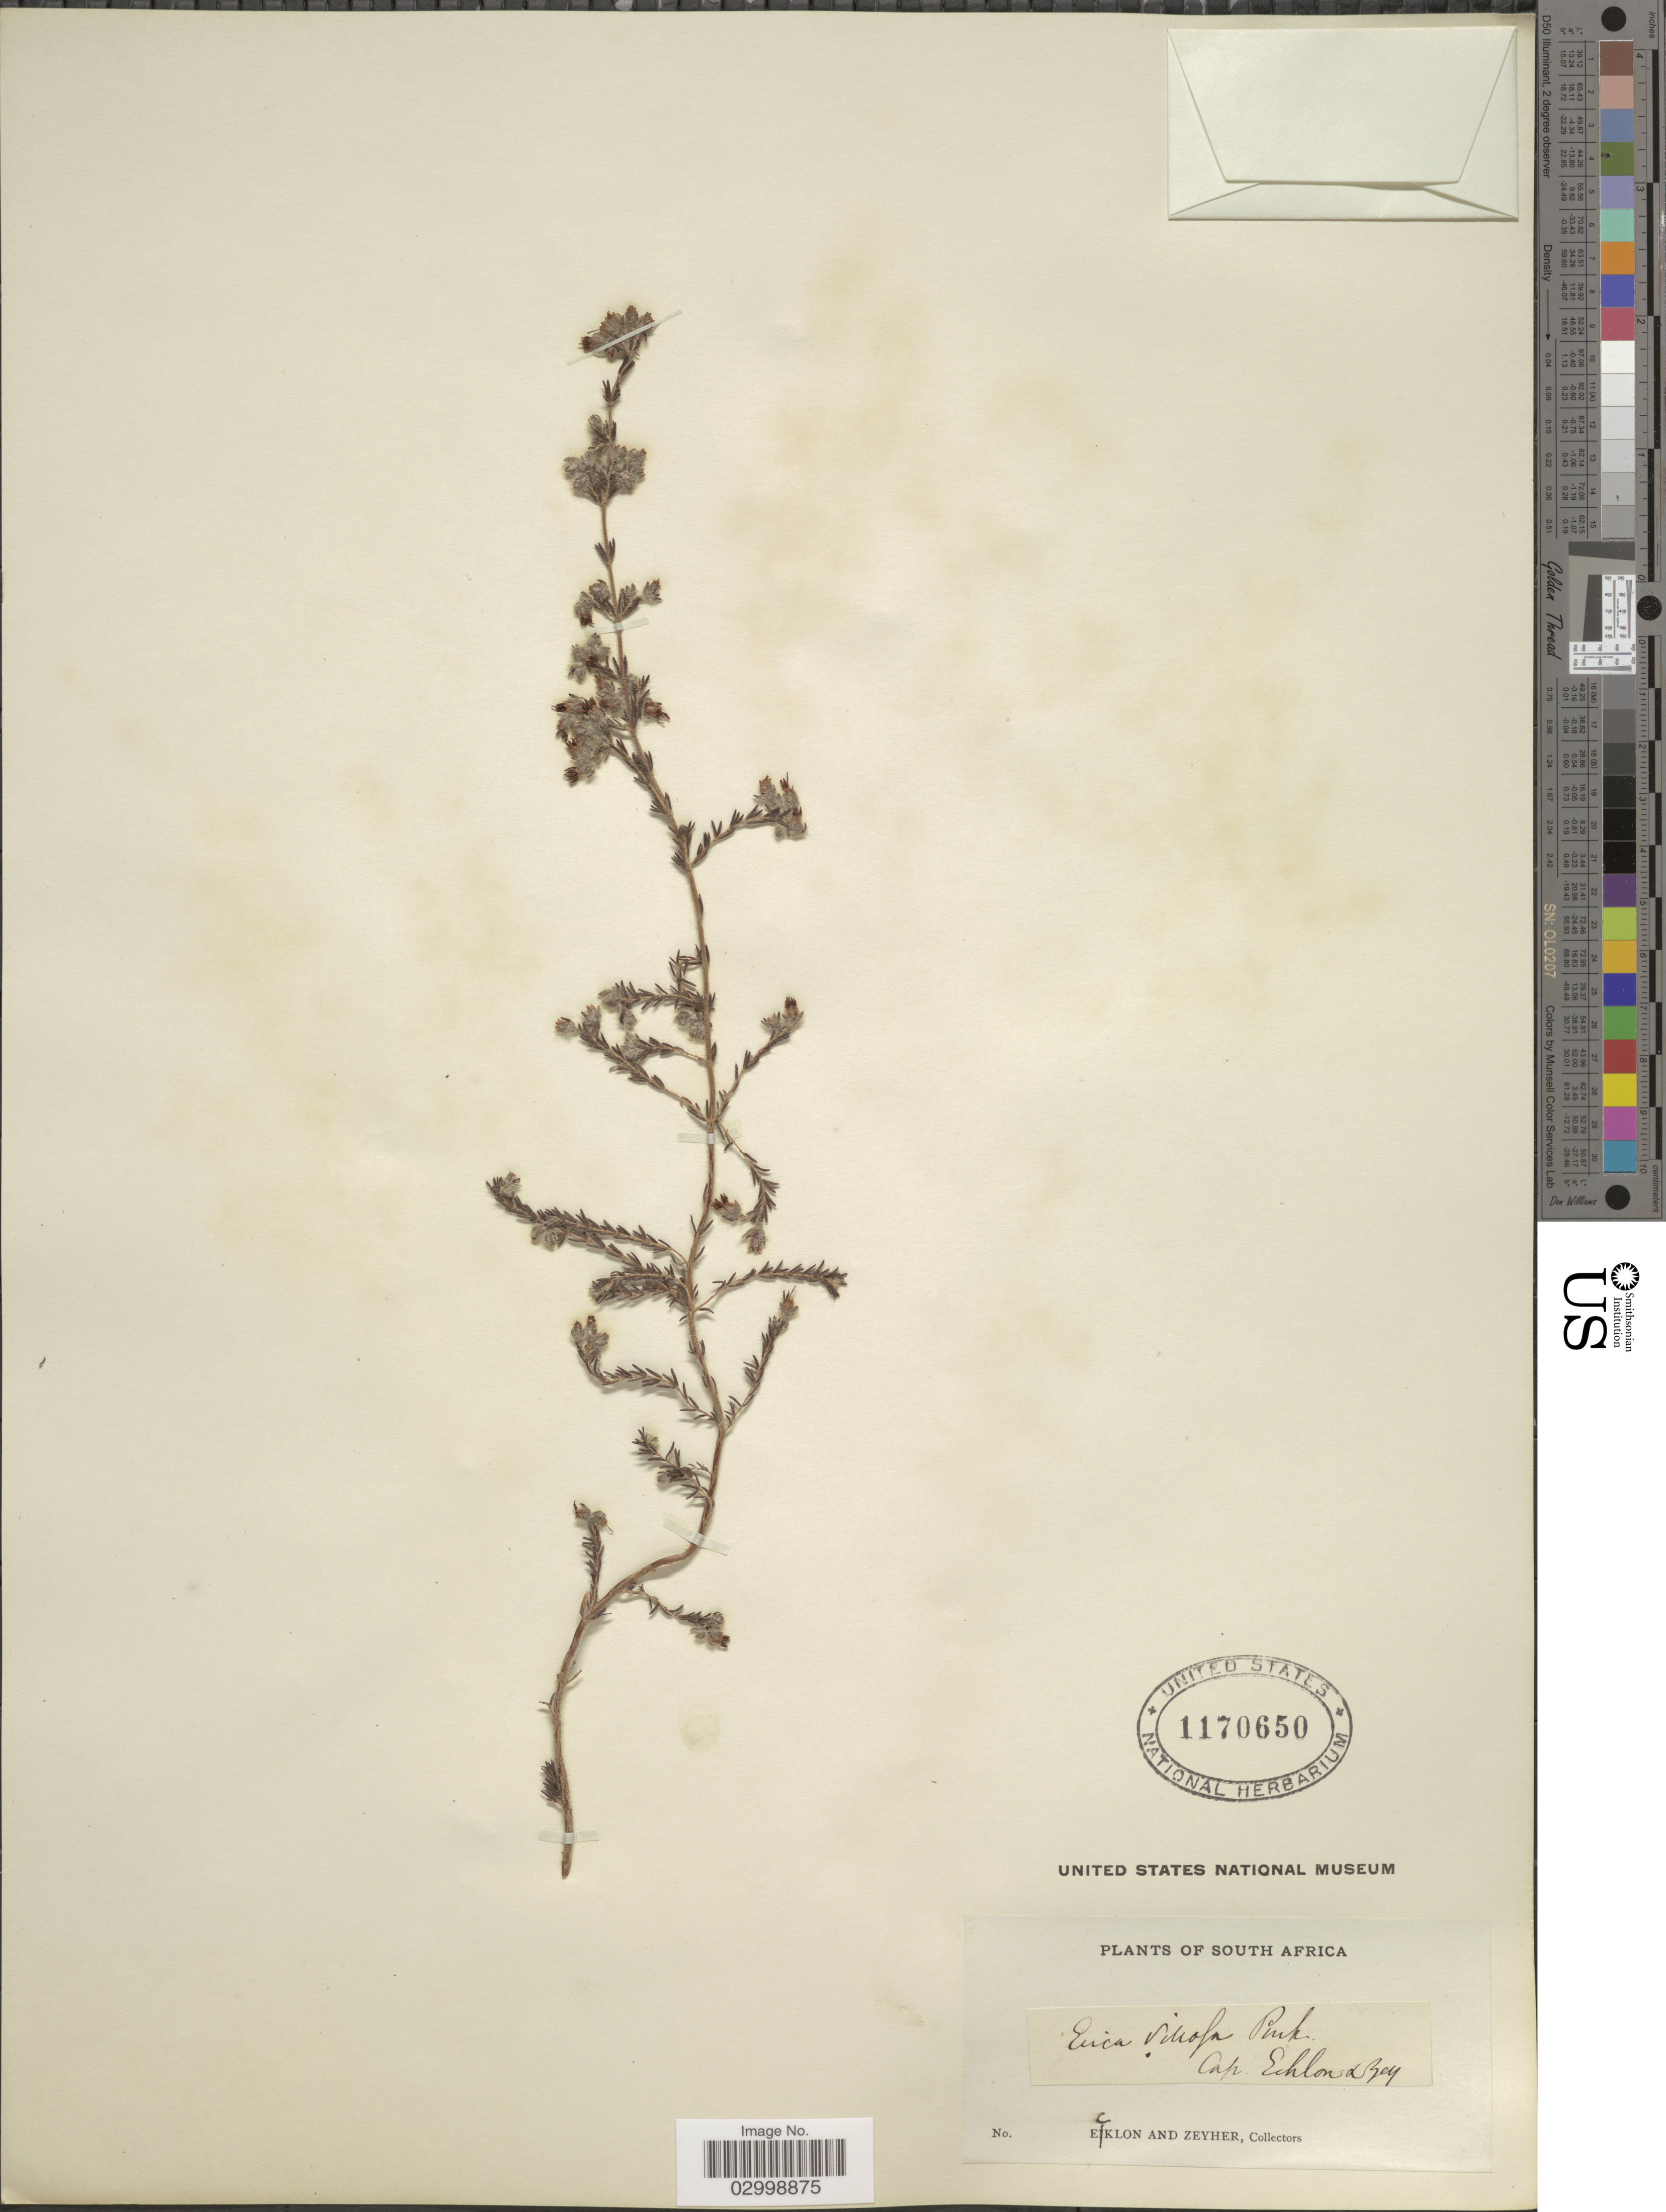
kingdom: Plantae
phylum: Tracheophyta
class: Magnoliopsida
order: Ericales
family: Ericaceae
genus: Erica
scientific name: Erica villosa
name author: Andrews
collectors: -. Ecklon & -. Zeyher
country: South Africa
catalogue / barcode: US 1170650